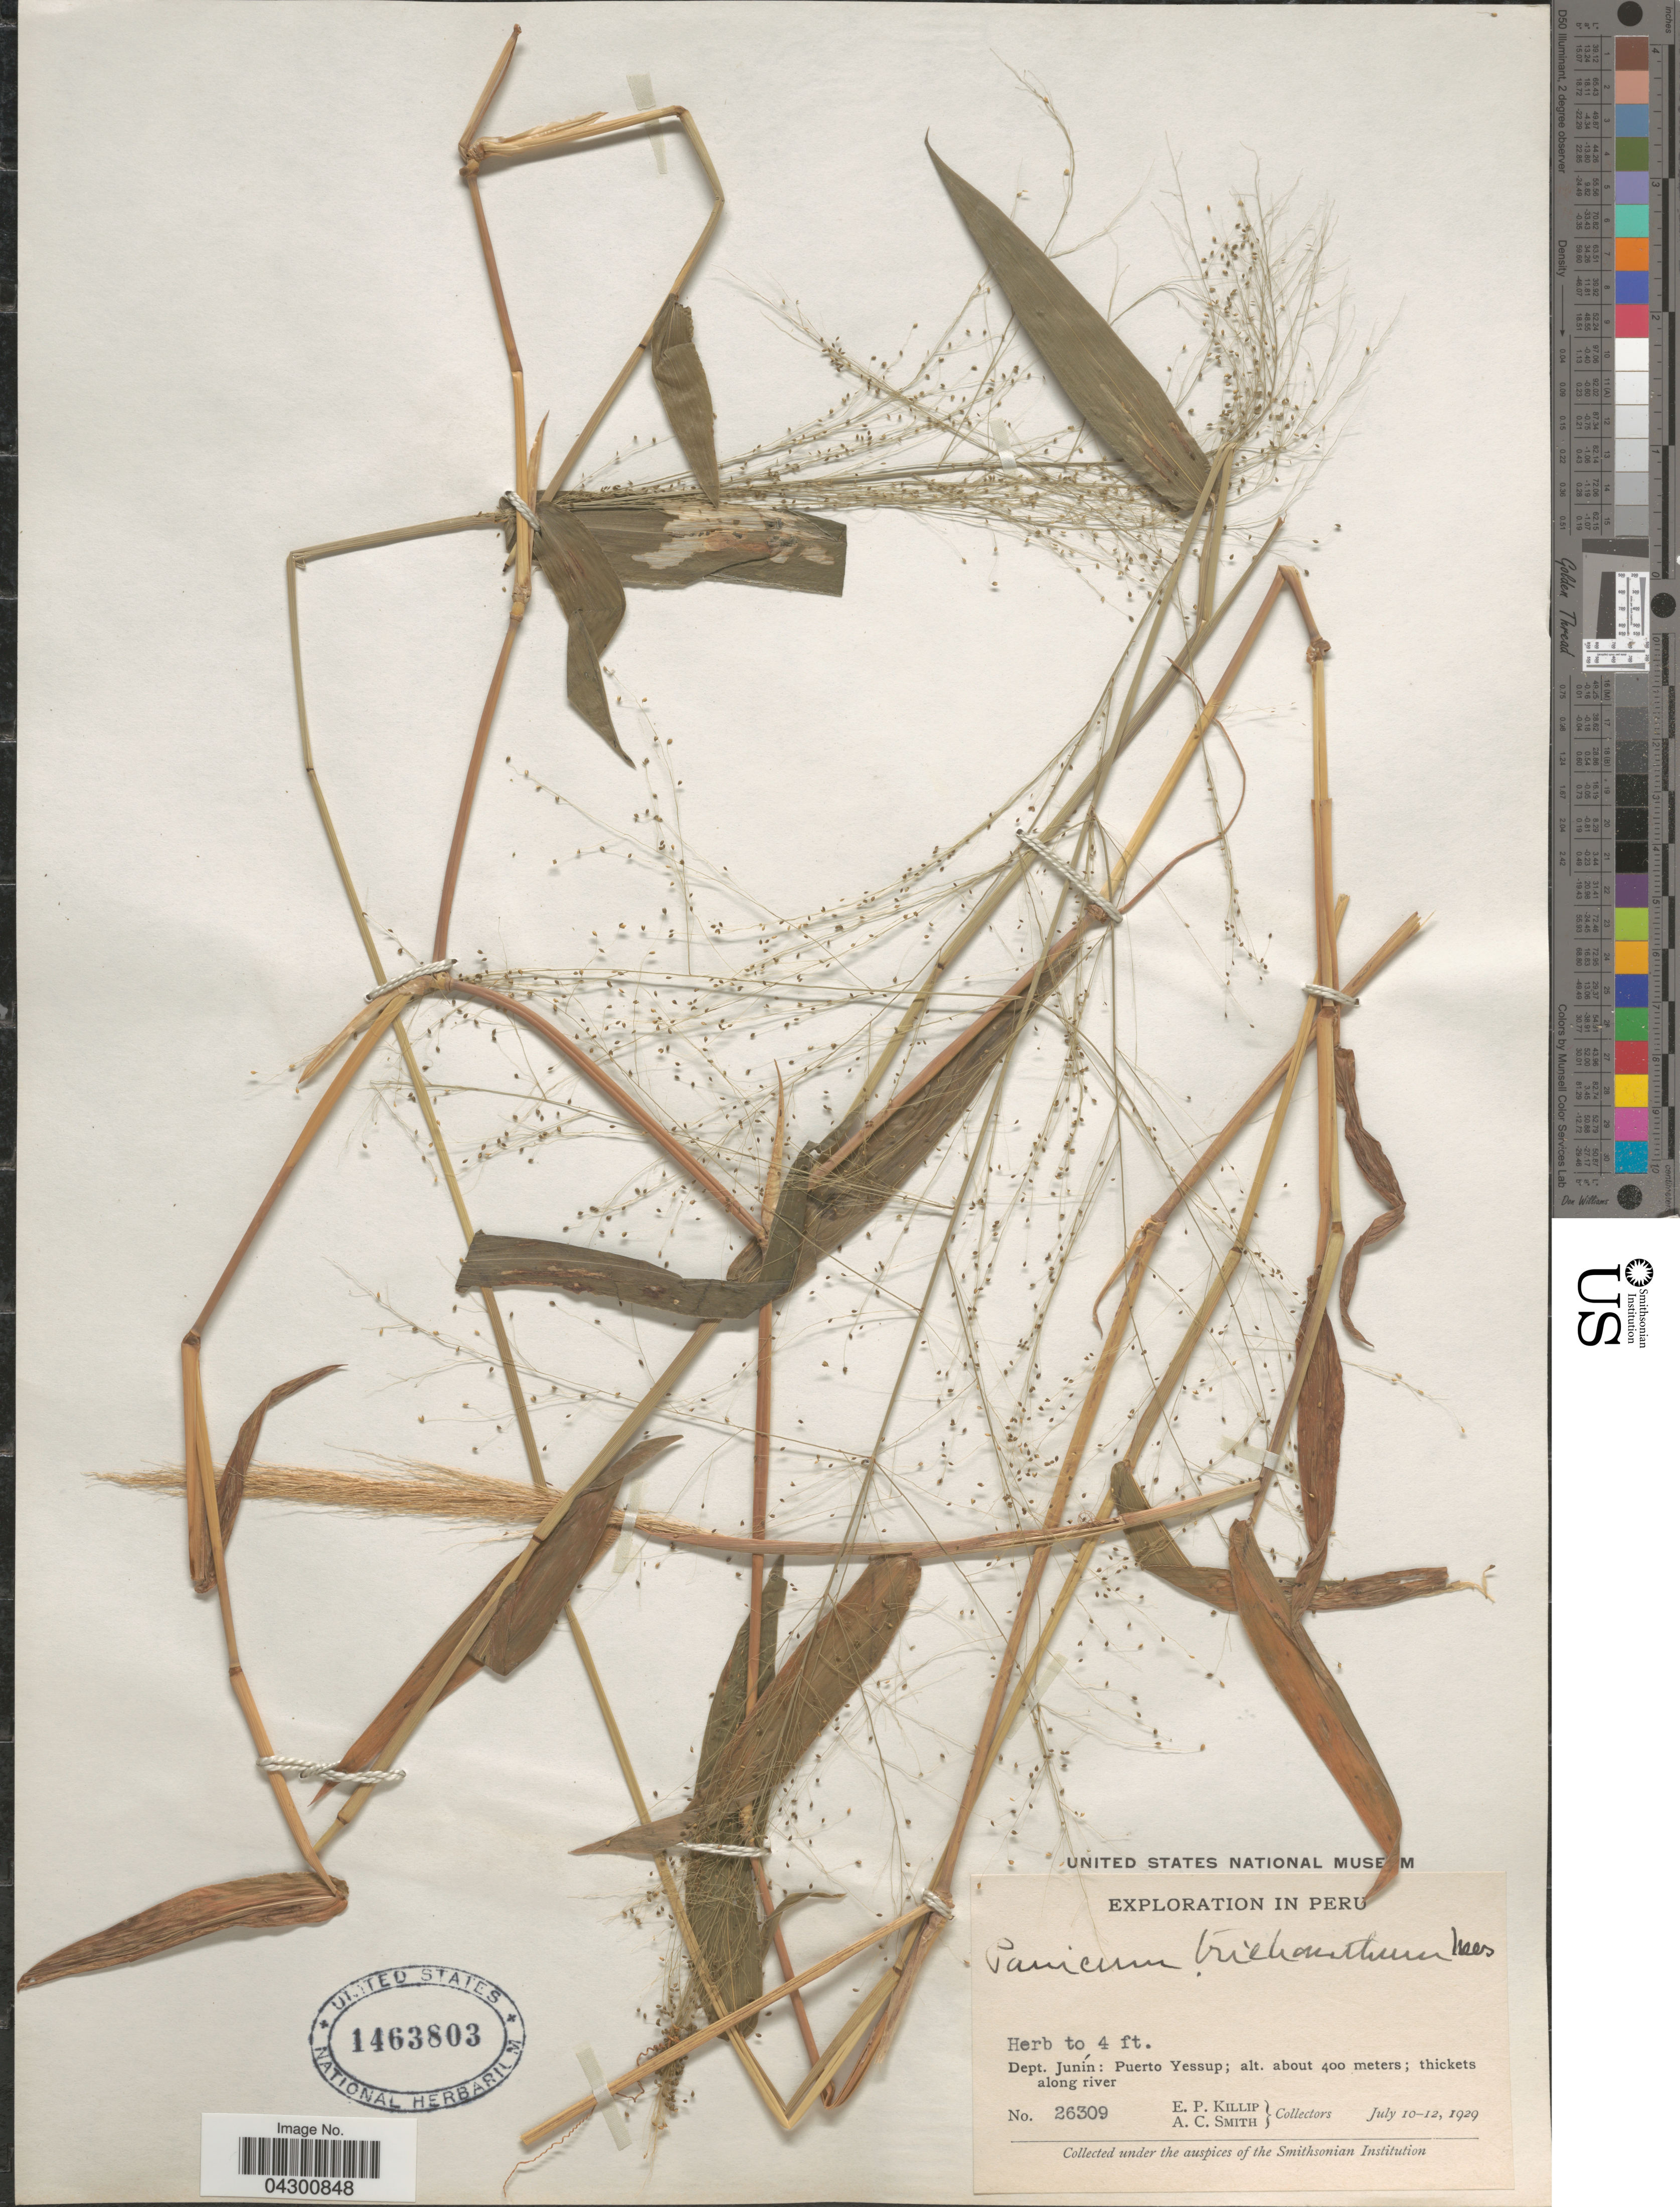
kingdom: Plantae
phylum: Tracheophyta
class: Liliopsida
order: Poales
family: Poaceae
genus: Panicum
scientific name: Panicum trichanthum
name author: Nees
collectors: E. P. Killip & A. C. Smith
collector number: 26309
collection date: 1929-07-10/1929-07-12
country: Peru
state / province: Junín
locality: Exploration in Peru. Dept. Junín: Puerto Yessup; thickets along river.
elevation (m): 400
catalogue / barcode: US 1463803